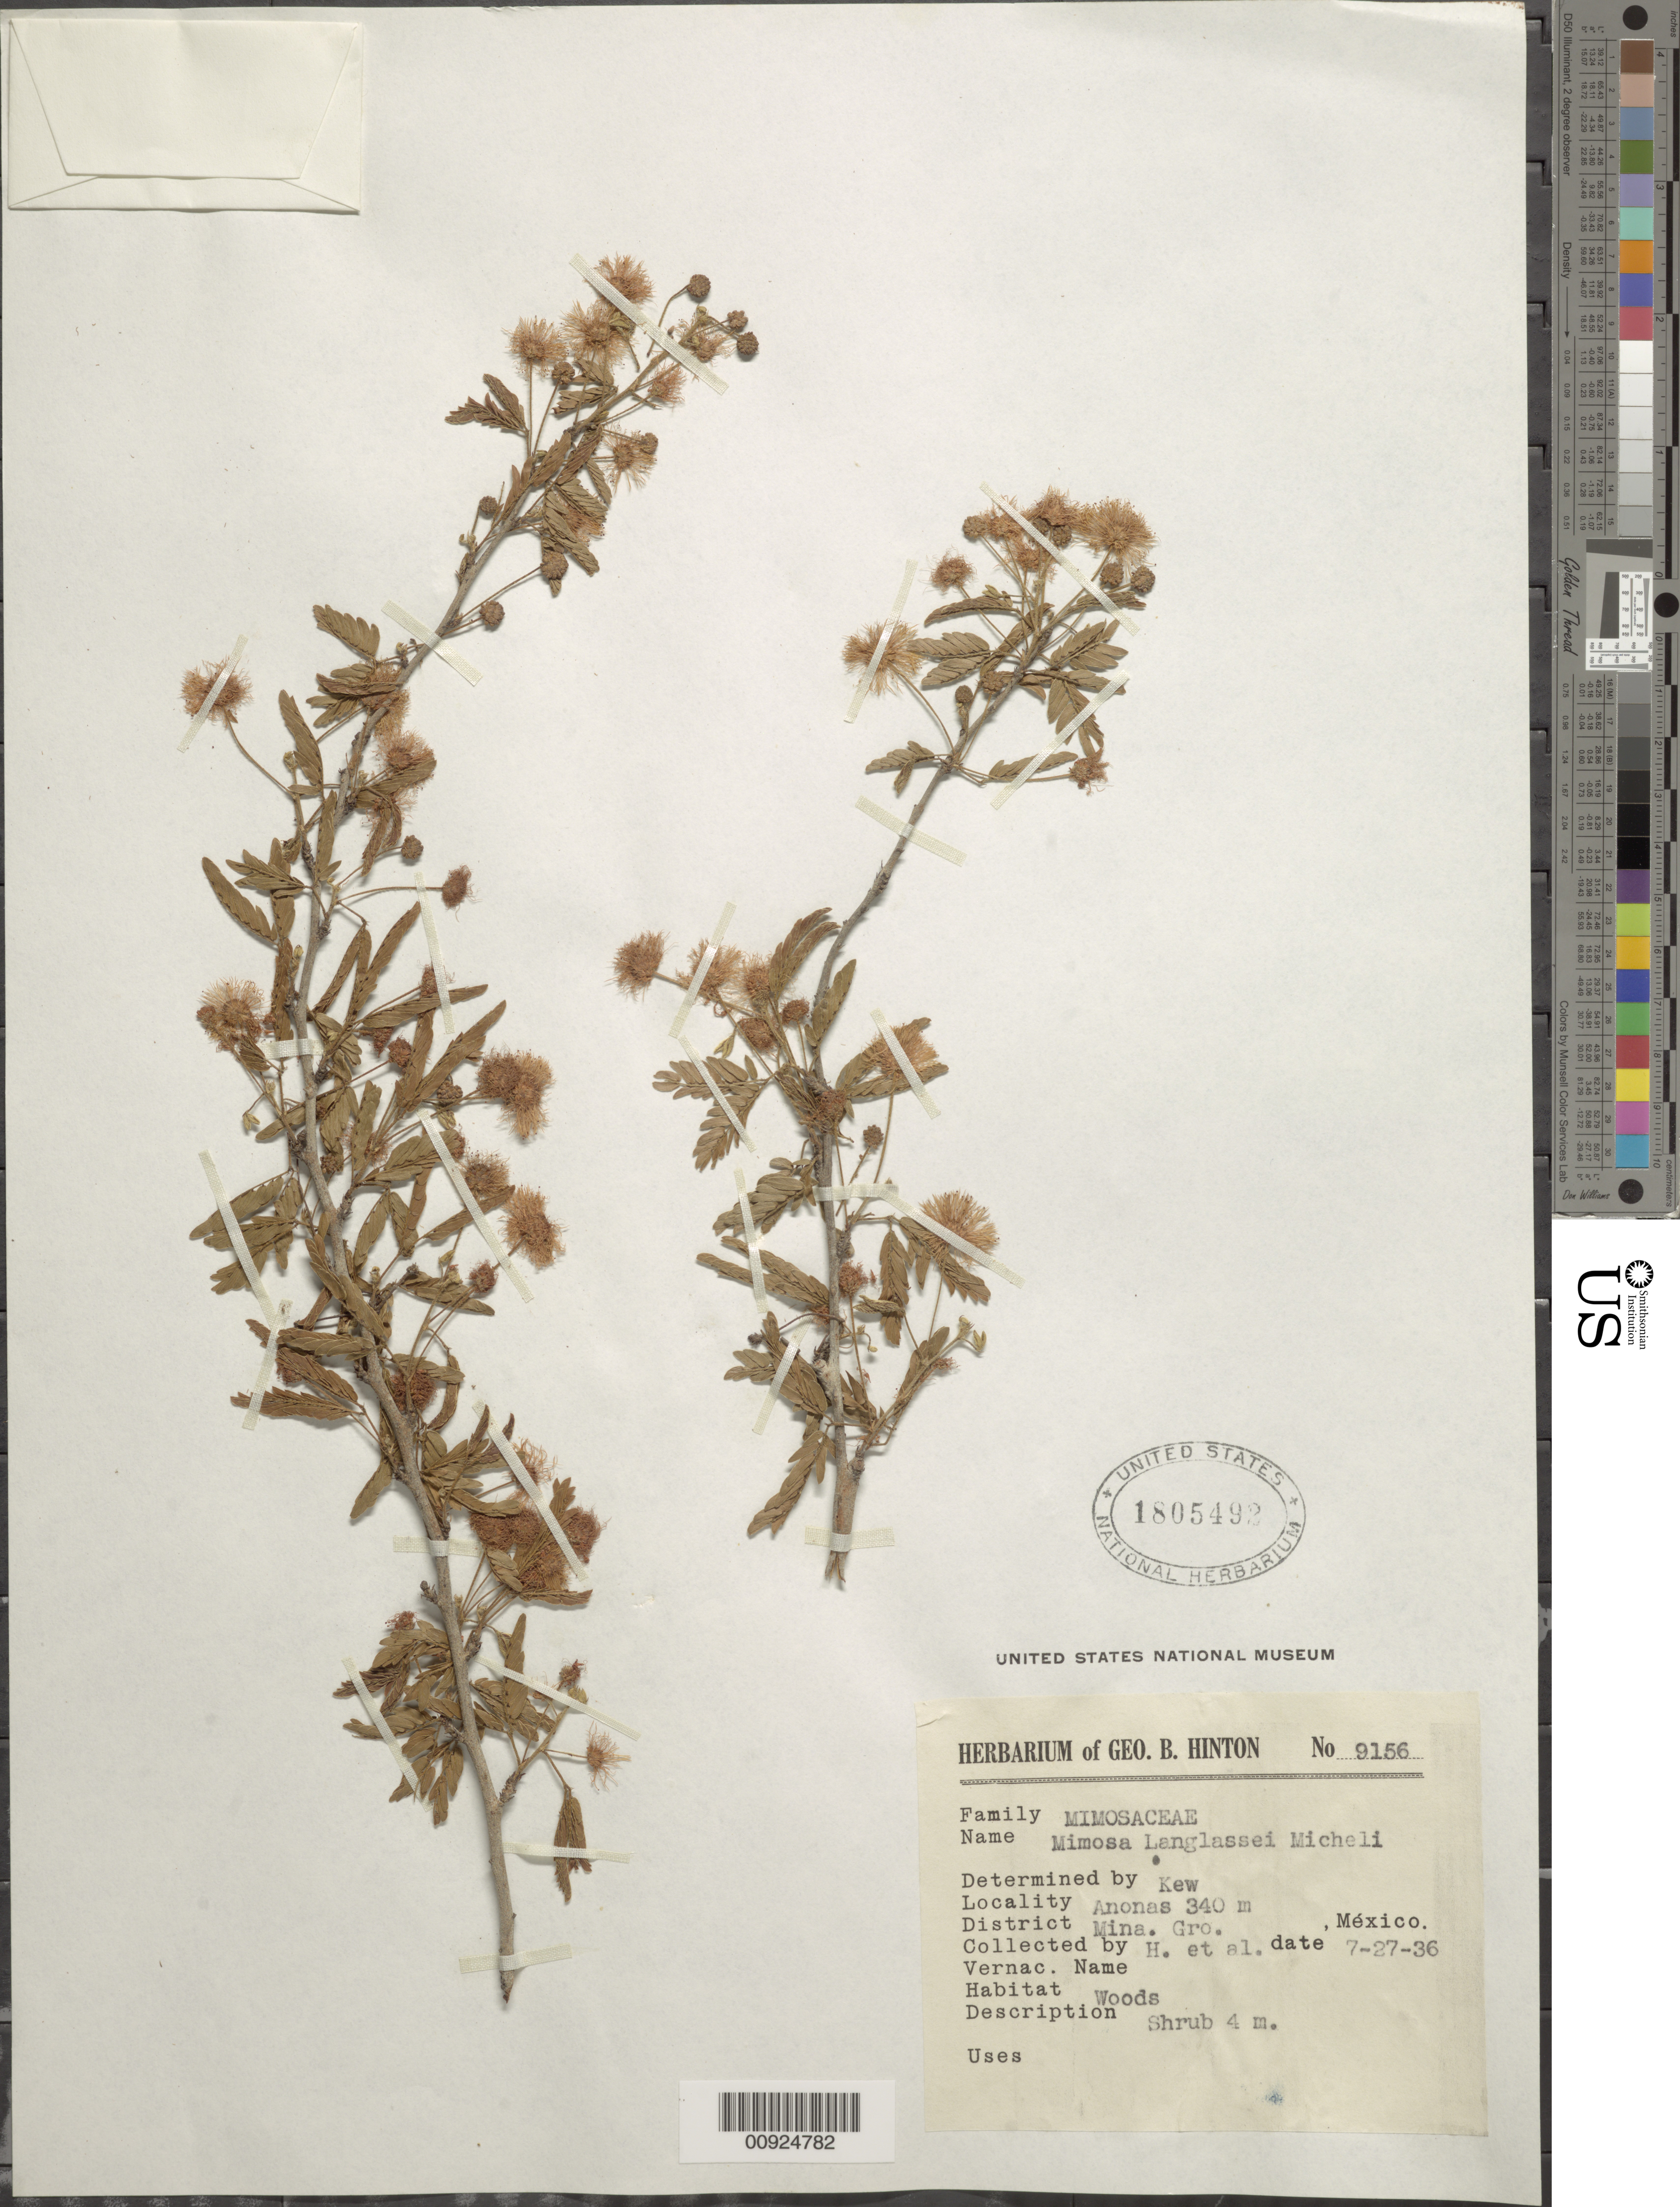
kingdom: Plantae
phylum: Tracheophyta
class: Magnoliopsida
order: Fabales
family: Fabaceae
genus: Mimosa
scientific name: Mimosa langlassei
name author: Micheli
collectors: G. B. Hinton & et al.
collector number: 9156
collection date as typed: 27 Jul 1936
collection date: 1936-07-27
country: Mexico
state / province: Guerrero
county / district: Mina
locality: Anonas, District Mina, Gro.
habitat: Woods.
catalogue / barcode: US 1805492